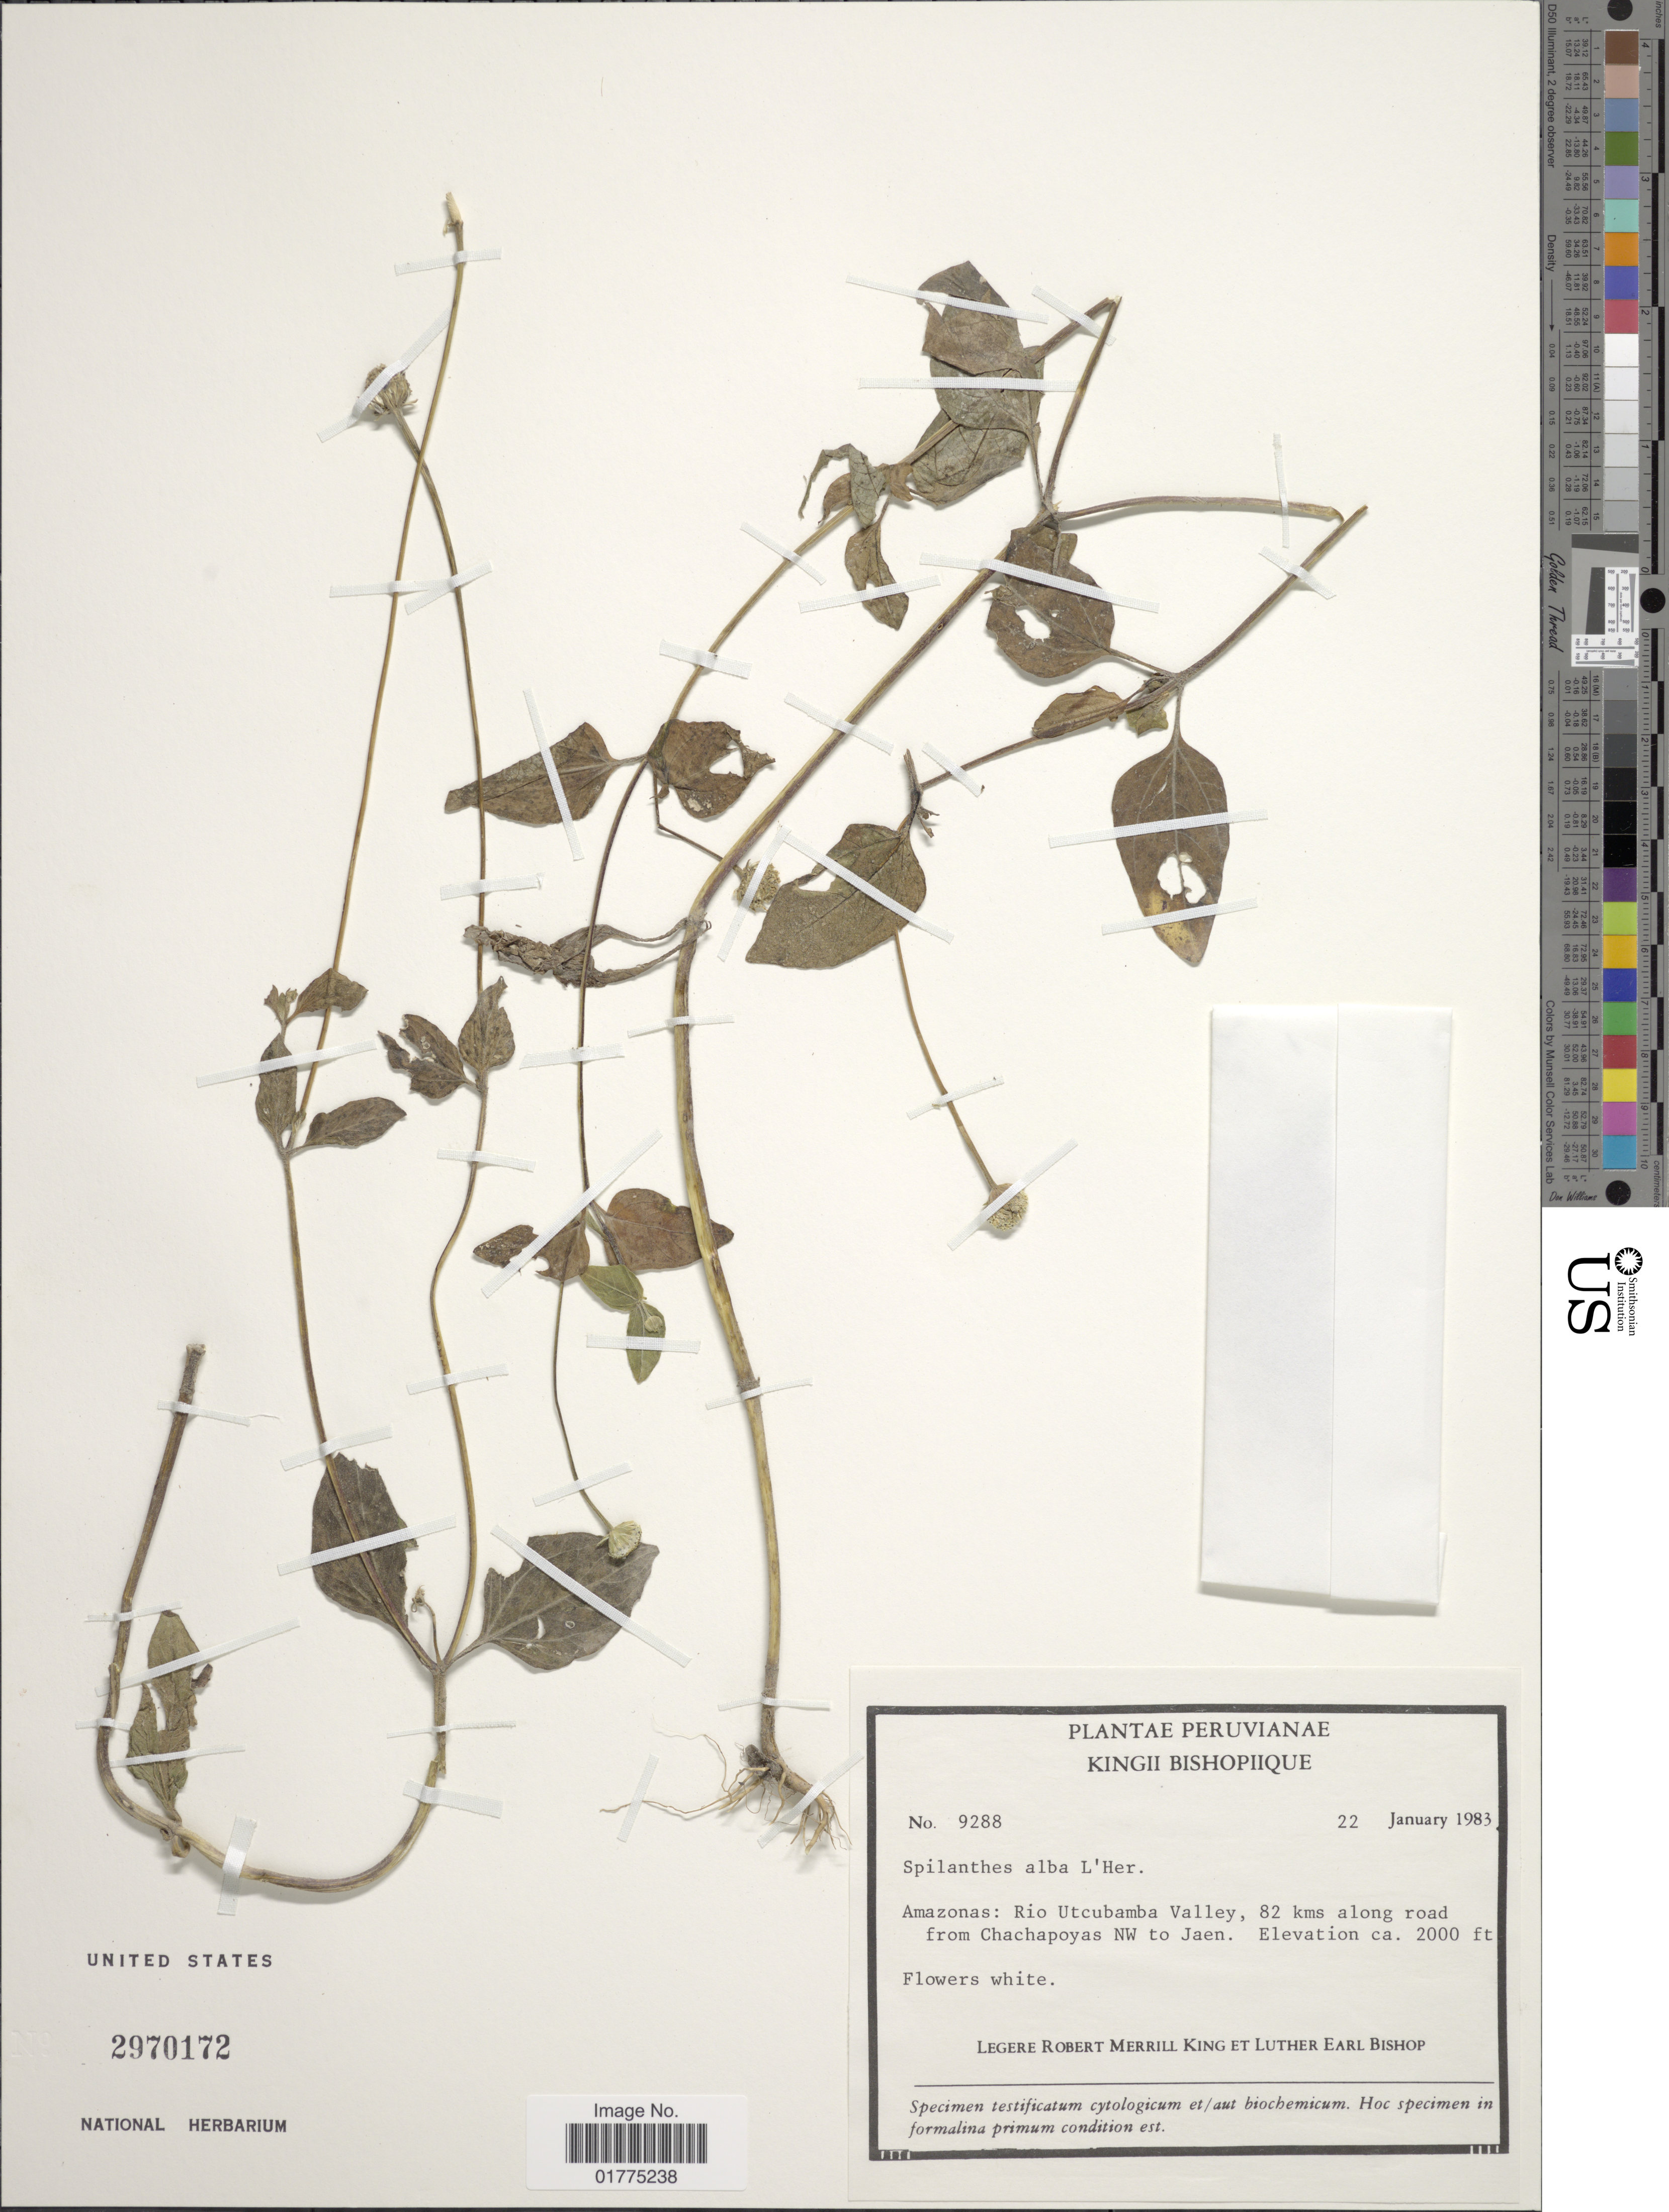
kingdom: Plantae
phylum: Tracheophyta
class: Magnoliopsida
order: Asterales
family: Asteraceae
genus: Acmella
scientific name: Acmella alba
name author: (L'Hér.) R.K. Jansen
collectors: R. M. King & L. E. Bishop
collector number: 9288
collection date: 1983-01-22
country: Peru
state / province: Amazonas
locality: Amazonas: Rio Utcubamba Valley, 82 kms along road from Chachapoyas NW to Jaen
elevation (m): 610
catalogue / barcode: US 2970172